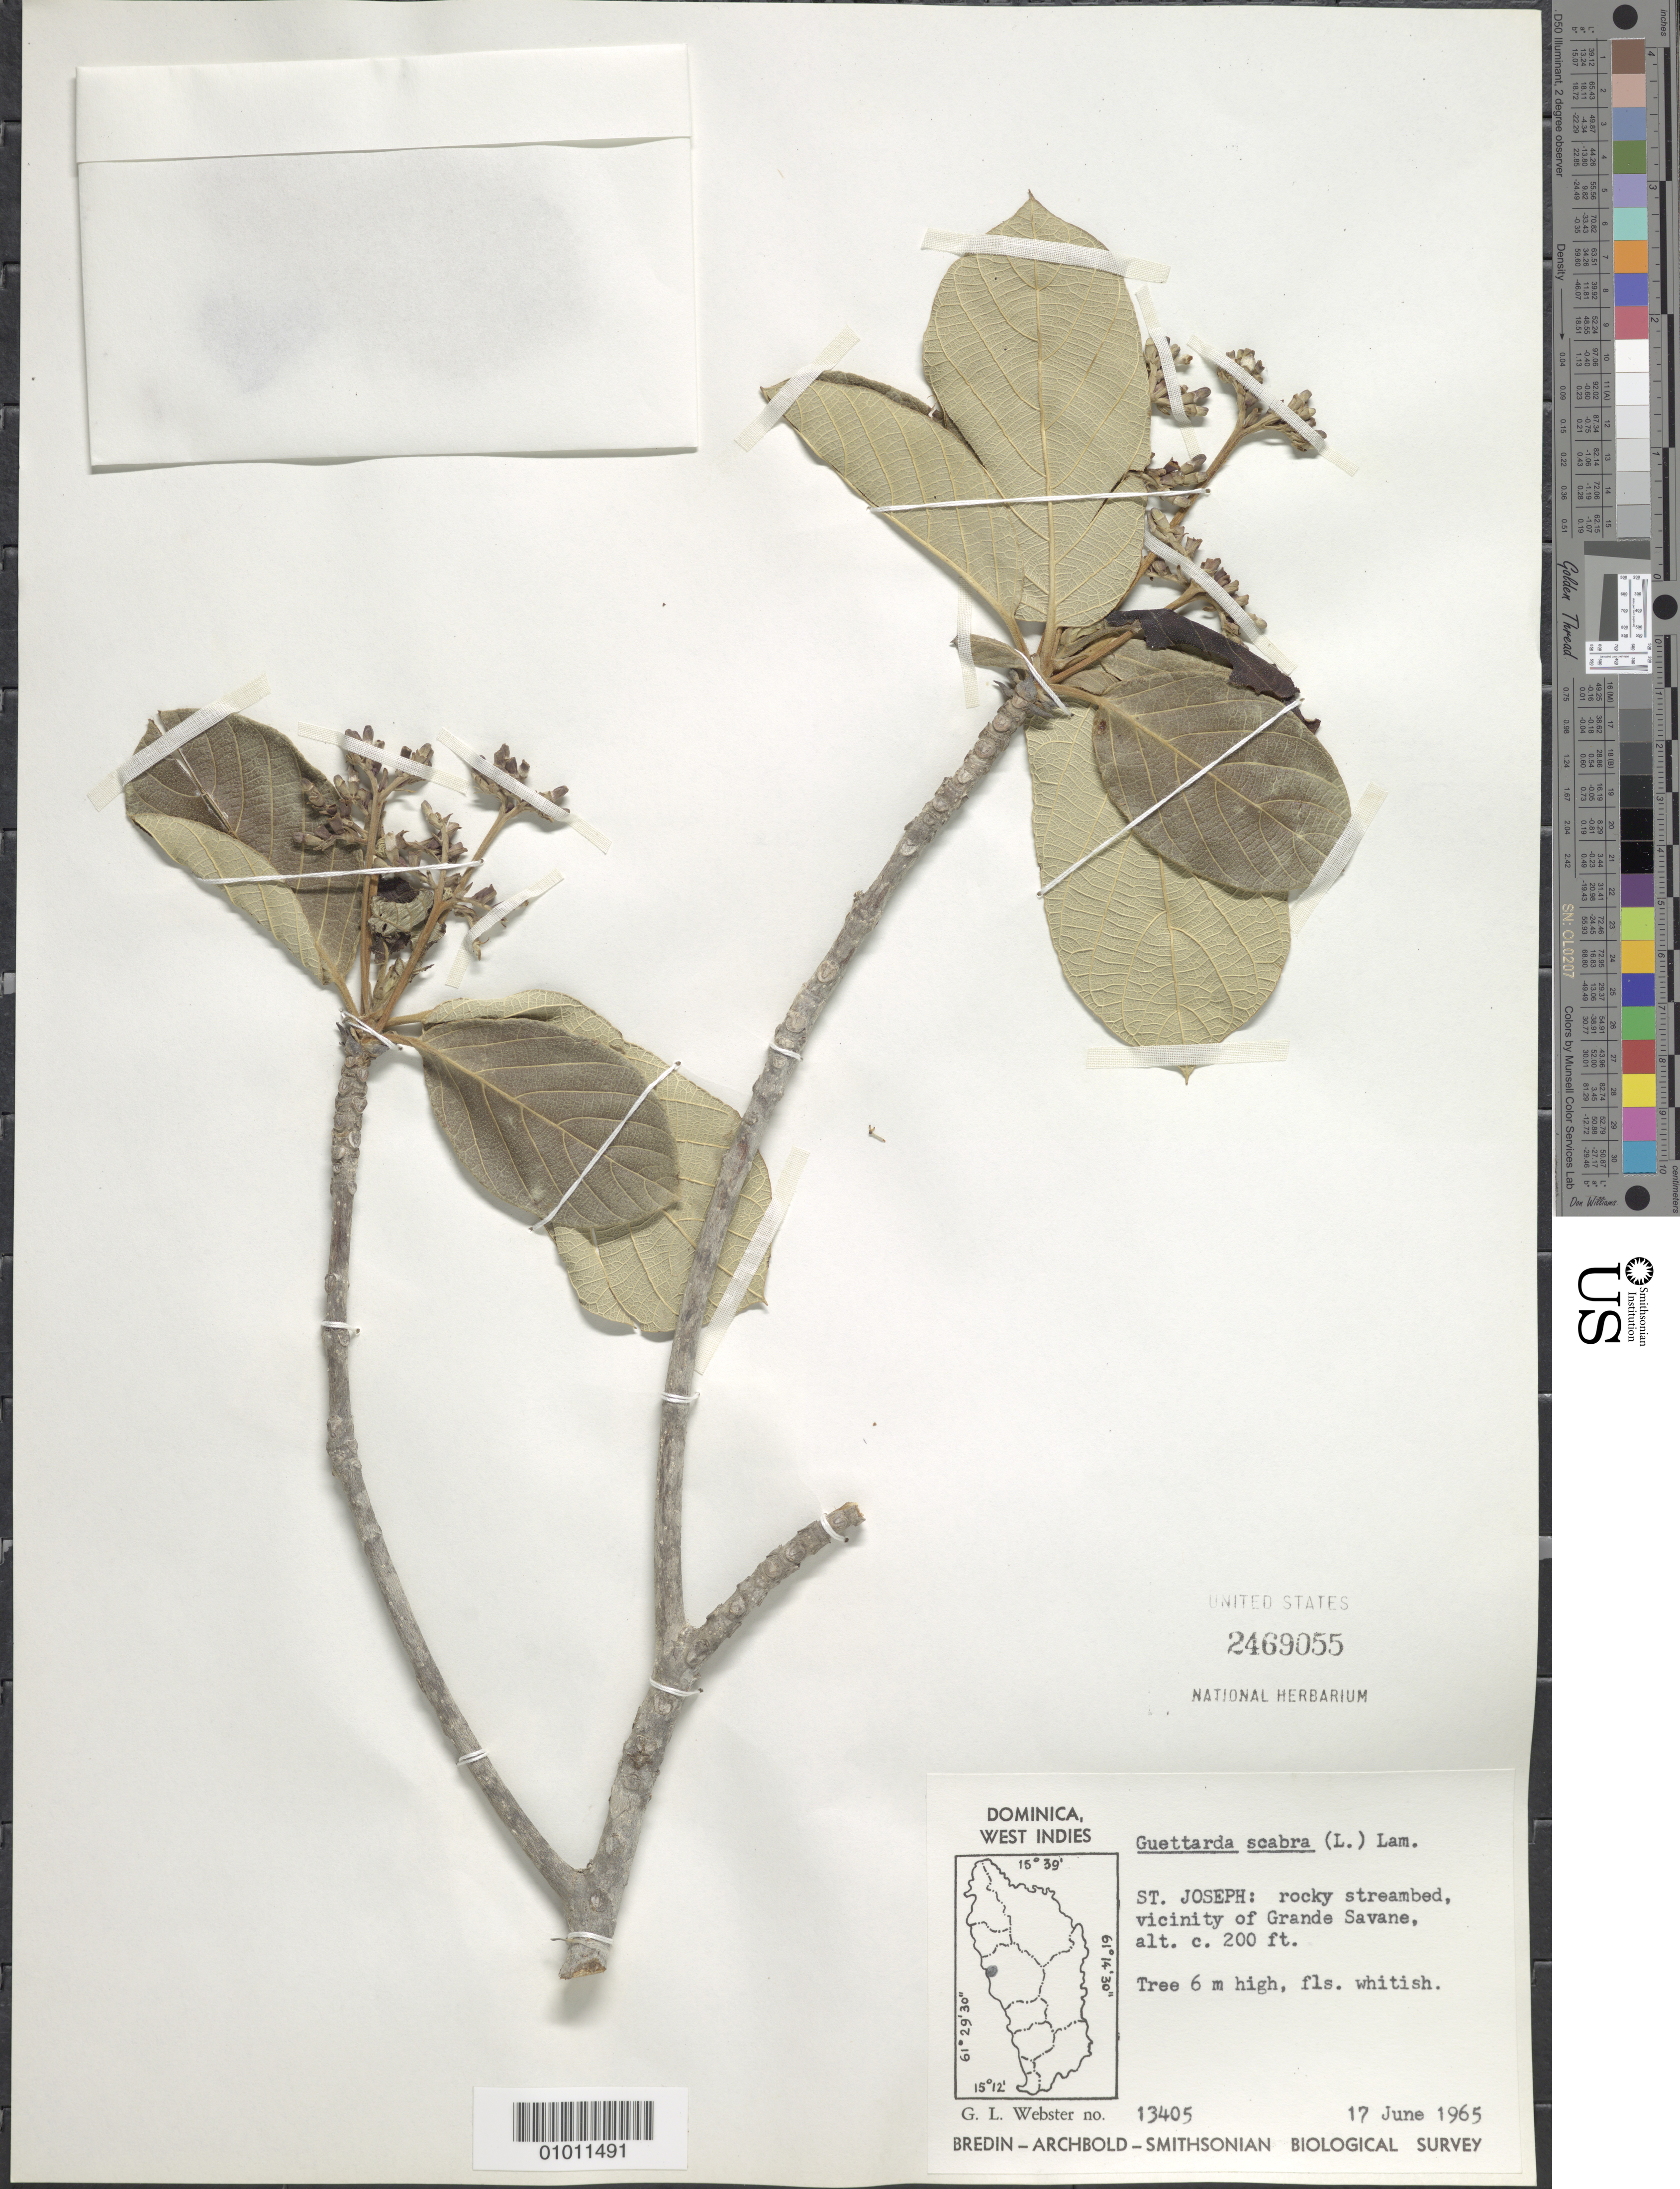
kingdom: Plantae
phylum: Tracheophyta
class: Magnoliopsida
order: Gentianales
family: Rubiaceae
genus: Guettarda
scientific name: Guettarda scabra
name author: (L.) Vent.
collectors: G. L. Webster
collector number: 13405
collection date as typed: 17 Jun 1965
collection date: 1965-06-17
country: Dominica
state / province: St. Joseph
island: Dominica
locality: Grande Savane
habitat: Rocky streambed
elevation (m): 61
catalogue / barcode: US 2469055